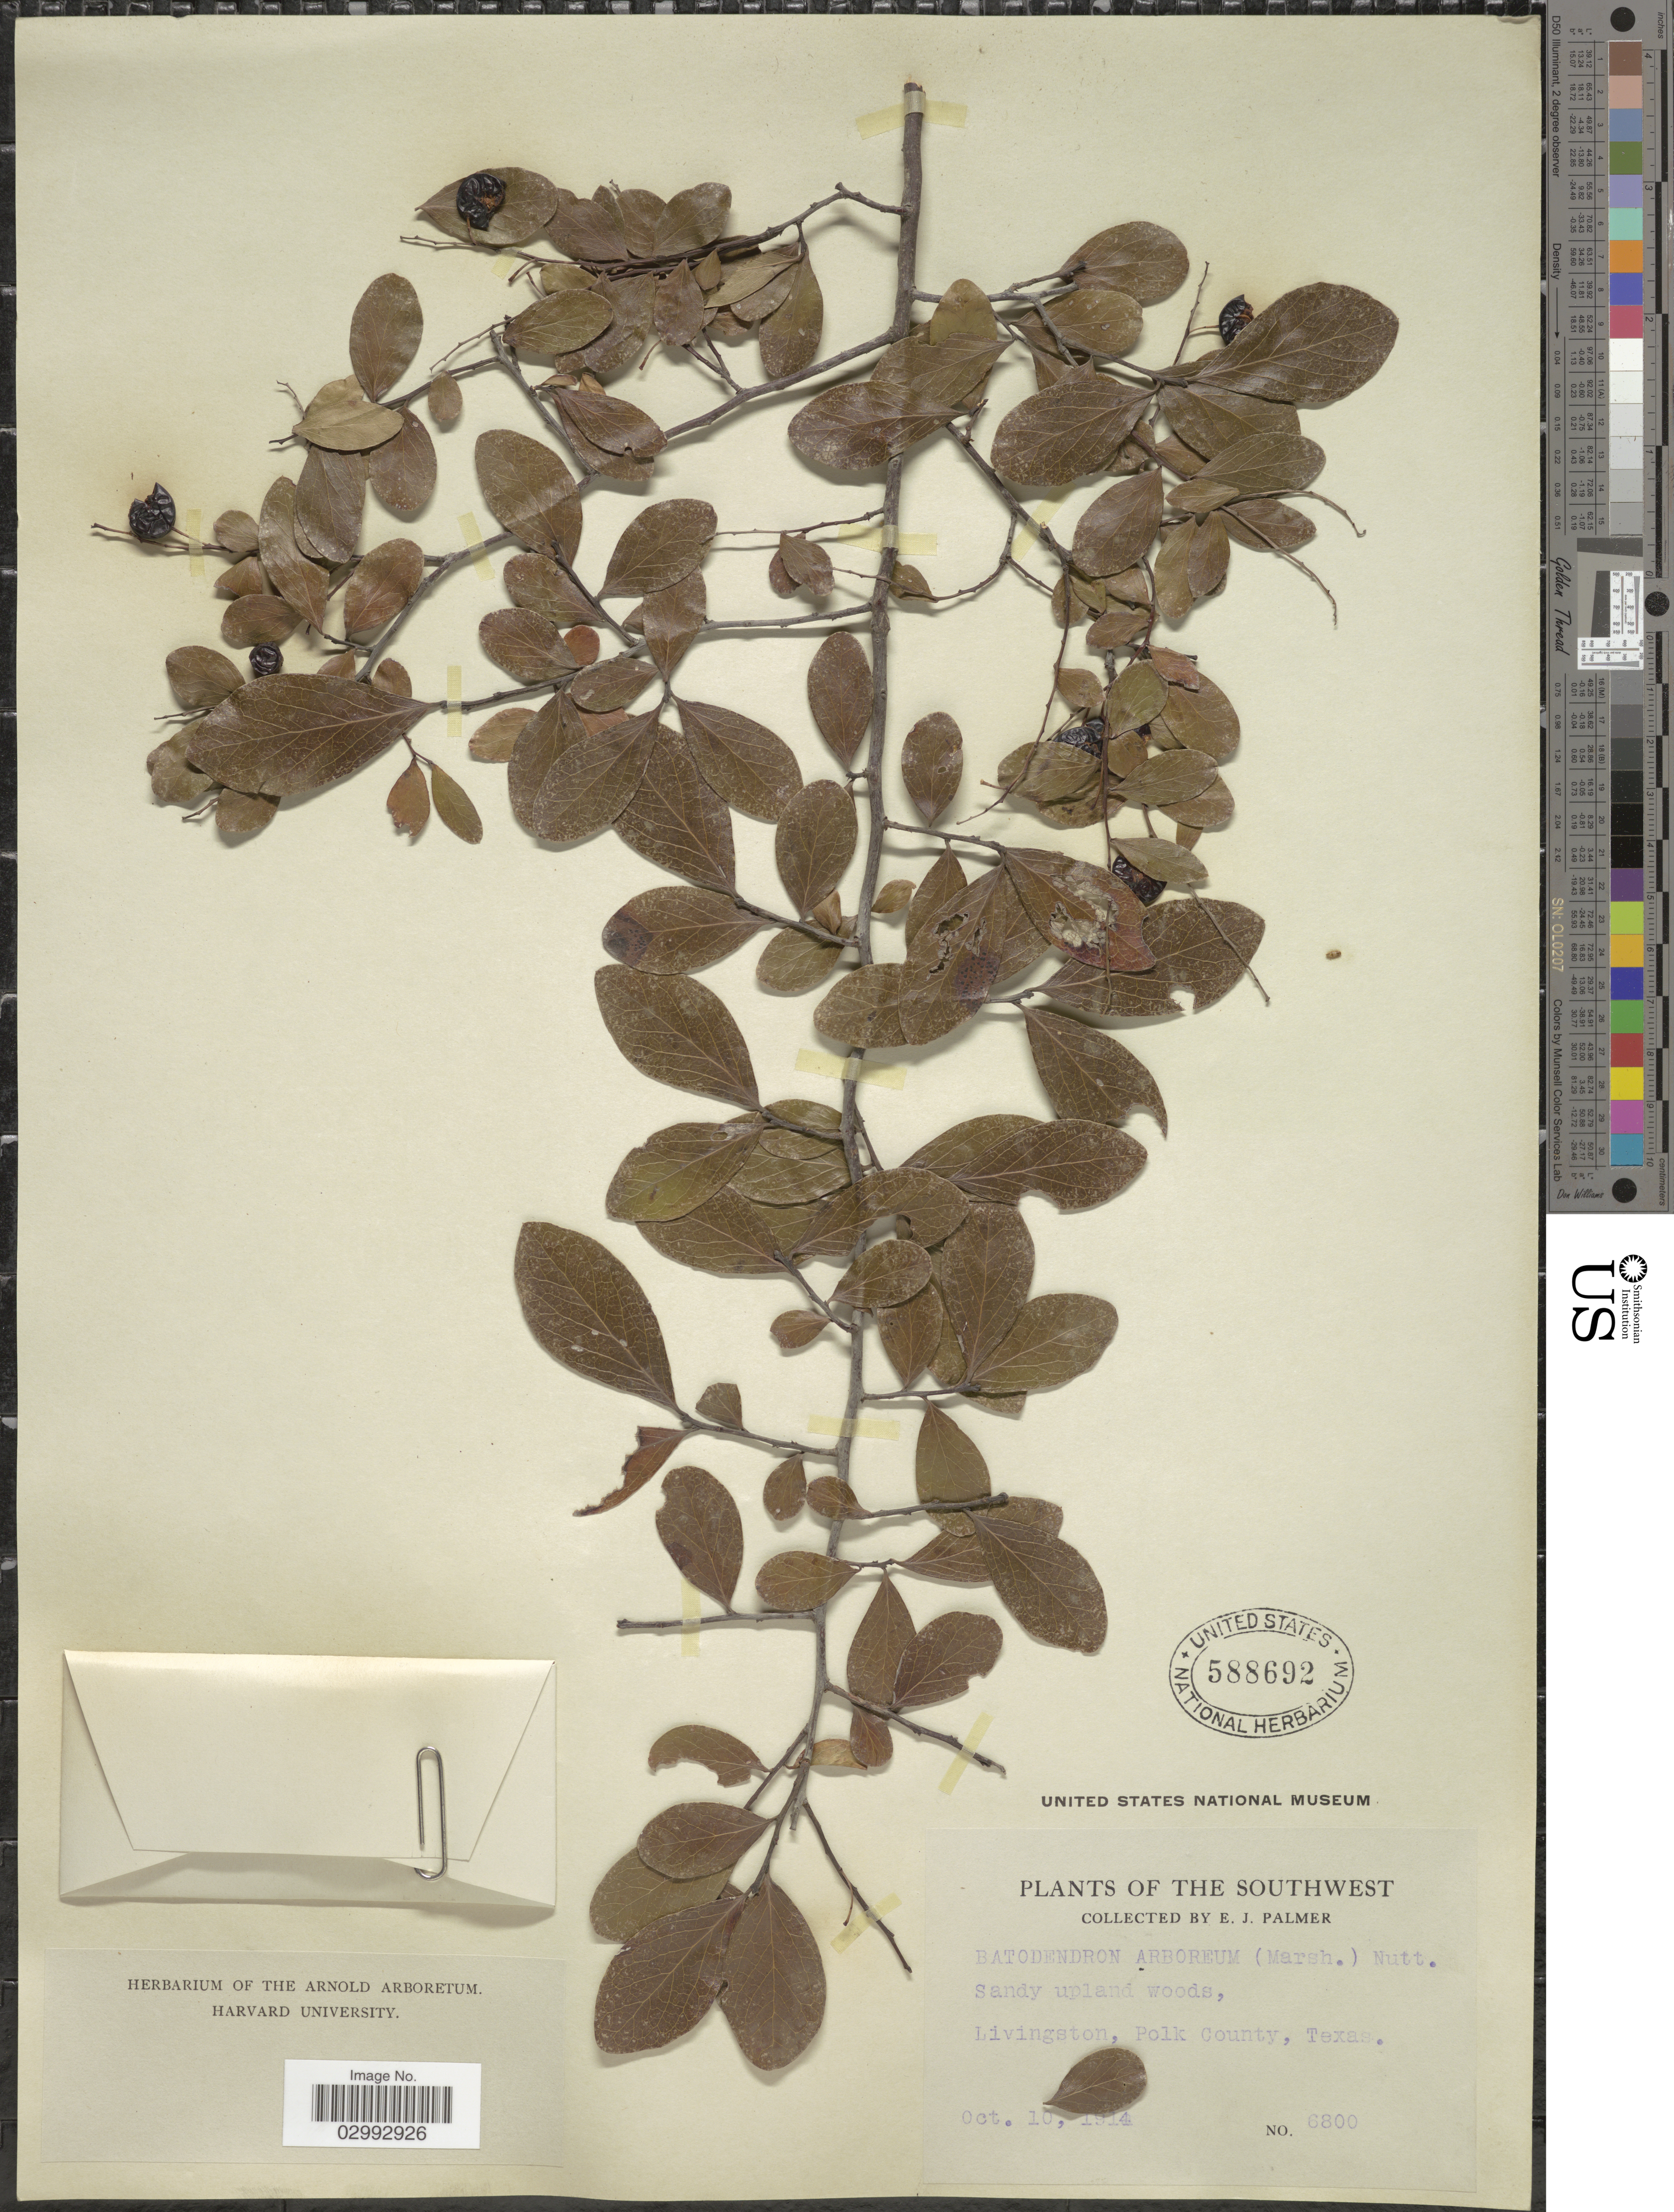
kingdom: Plantae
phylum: Tracheophyta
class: Magnoliopsida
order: Ericales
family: Ericaceae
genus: Batodendron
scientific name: Batodendron arboreum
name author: Nutt.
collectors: E. J. Palmer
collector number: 6800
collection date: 1914-10-10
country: United States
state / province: Texas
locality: Southwest. Sandy upland woods, Livingston, Polk County.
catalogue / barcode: US 588692